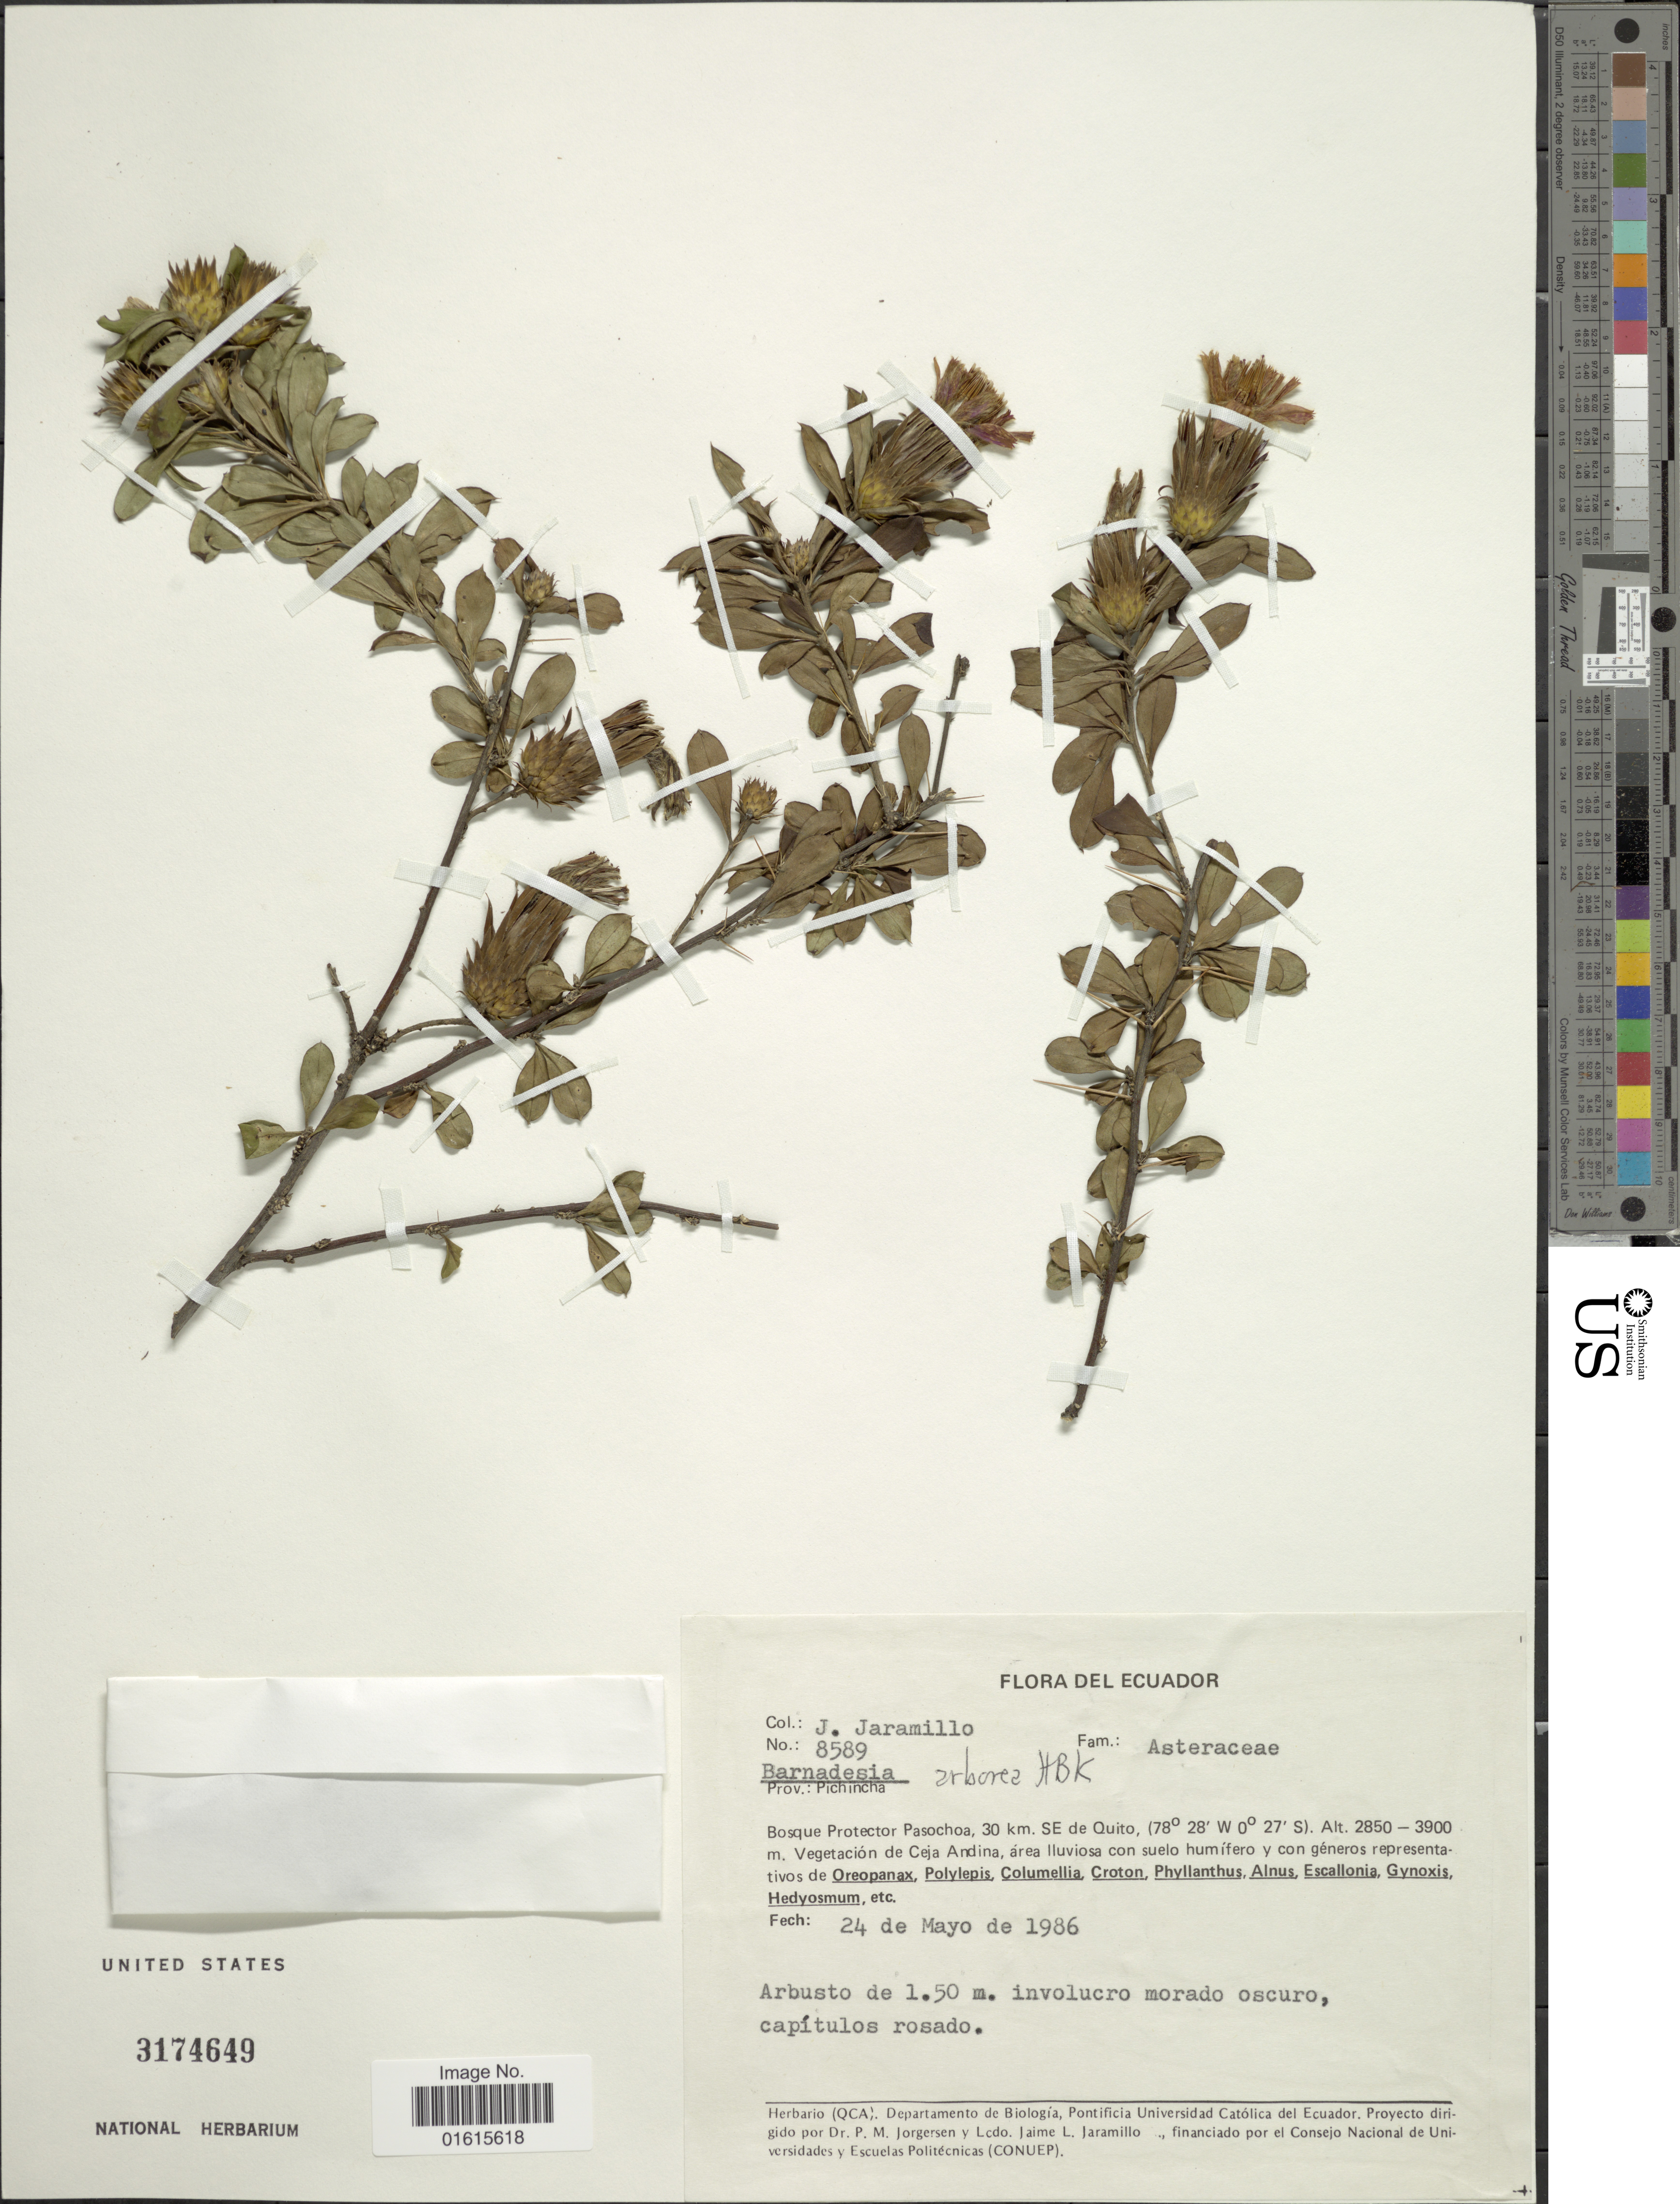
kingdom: Plantae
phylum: Tracheophyta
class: Magnoliopsida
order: Asterales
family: Asteraceae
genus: Barnadesia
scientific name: Barnadesia arborea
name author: Kunth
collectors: M. Jaramillo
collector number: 8589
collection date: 1986-05-24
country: Ecuador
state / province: Pichincha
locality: Bosque Protector Pasochoa, 30 km. SE de Quito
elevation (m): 2850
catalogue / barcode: US 3174649